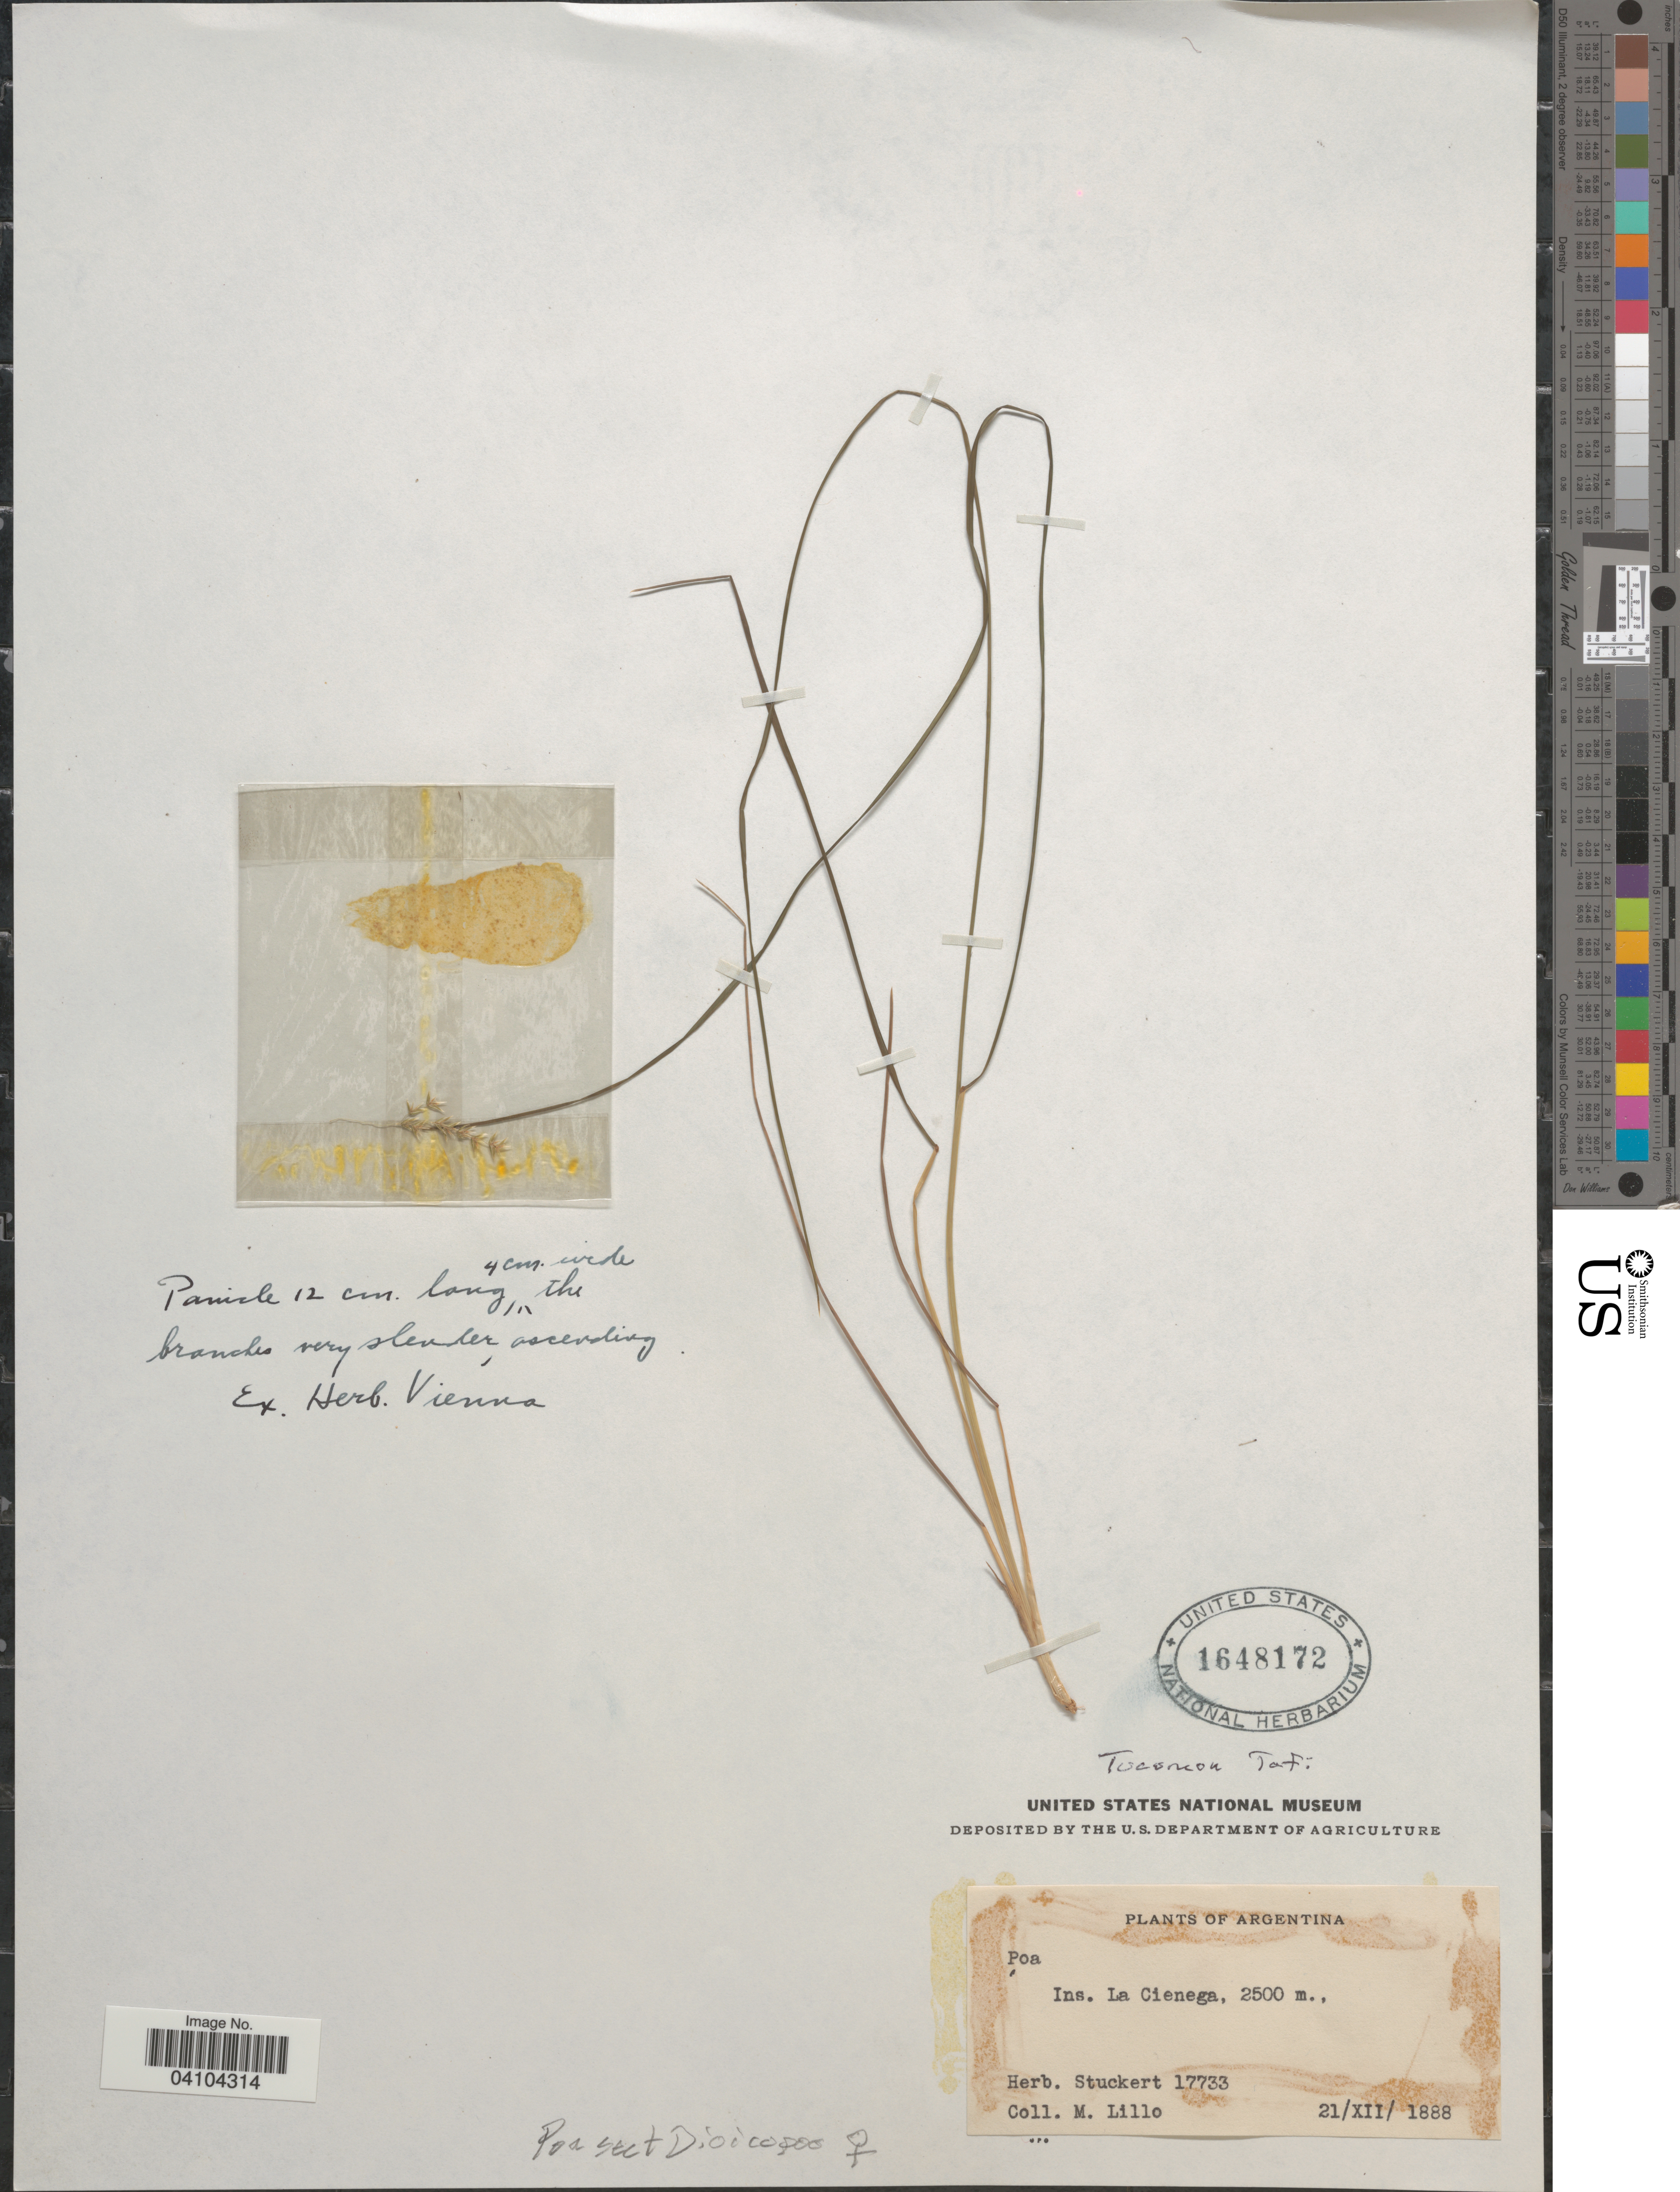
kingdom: Plantae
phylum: Tracheophyta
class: Liliopsida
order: Poales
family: Poaceae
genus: Poa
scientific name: Poa denudata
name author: Steud.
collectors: M. Lillo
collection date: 1888-12-21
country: Argentina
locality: Ins. La Cienega.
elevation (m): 2500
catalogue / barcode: US 1648172